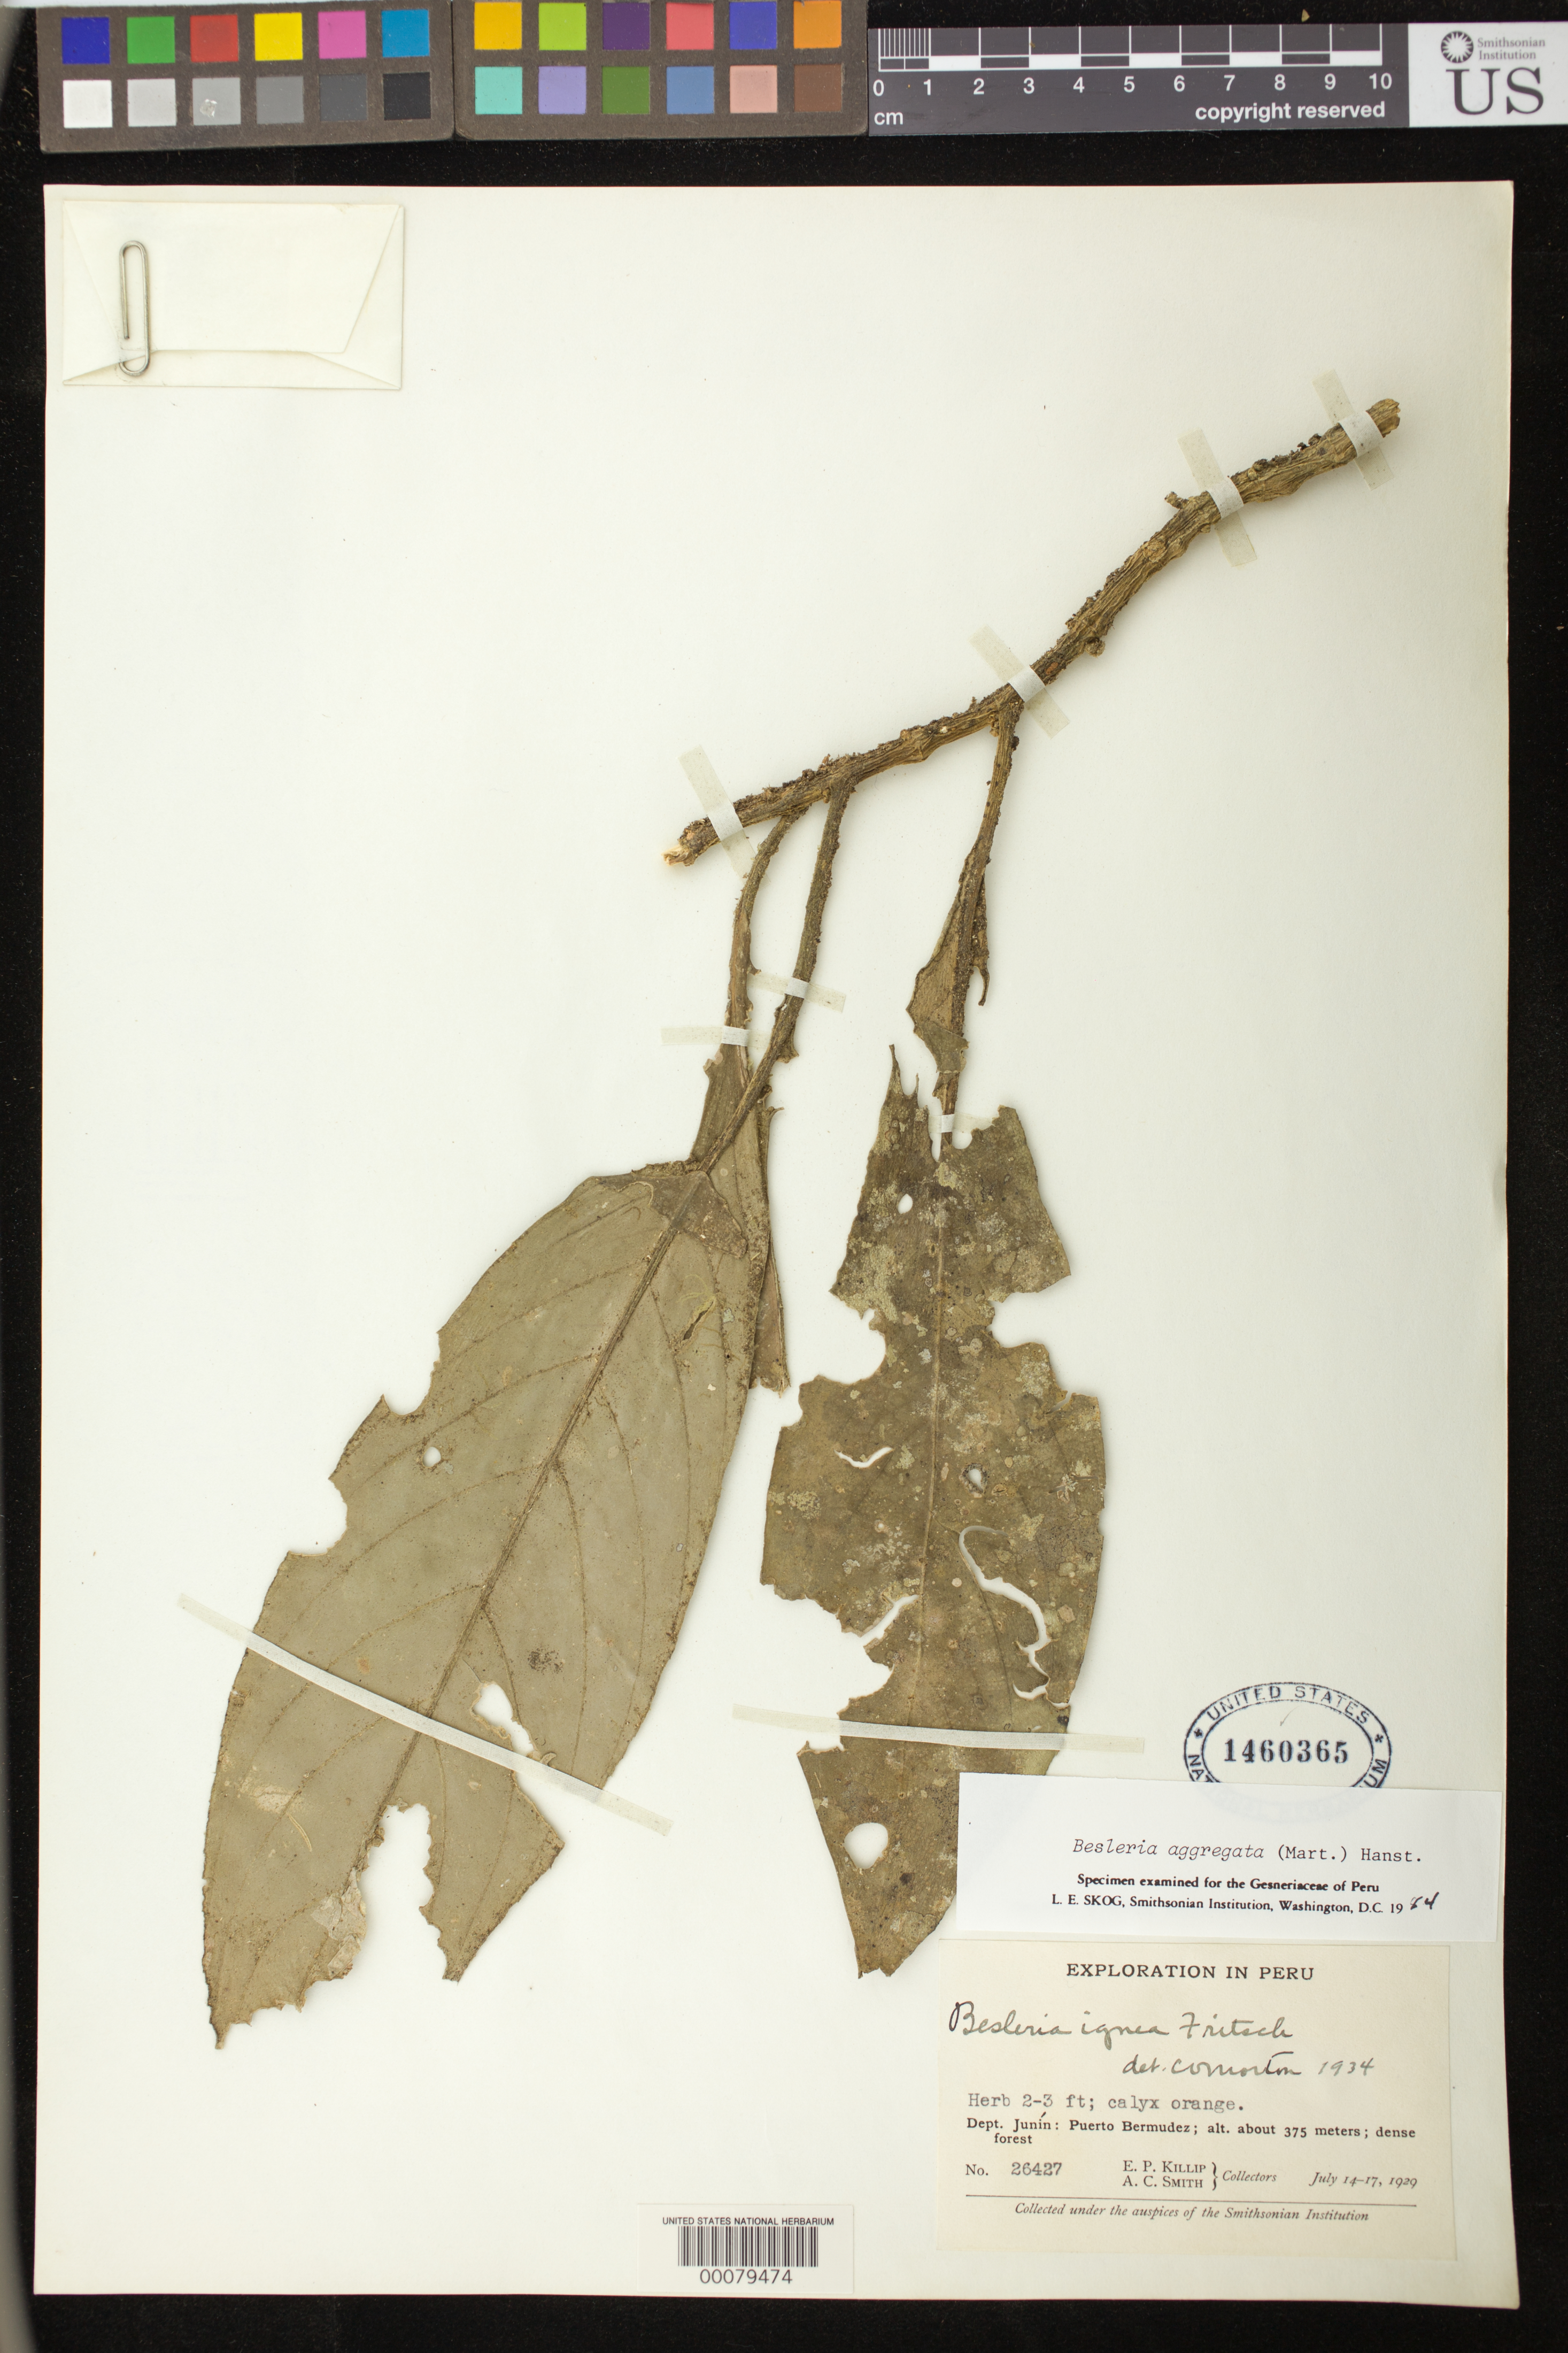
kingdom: Plantae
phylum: Tracheophyta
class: Magnoliopsida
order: Lamiales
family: Gesneriaceae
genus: Besleria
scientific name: Besleria aggregata var. aggregata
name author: (Mart.) Hanst.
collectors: E. P. Killip & A. C. Smith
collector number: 26427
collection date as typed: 14-17 Jul 1929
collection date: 1929-07-14/1929-07-17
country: Peru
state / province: Junín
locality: Prov. Tauli; Puerto Bermudez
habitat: Dense forest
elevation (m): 375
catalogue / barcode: US 1460365